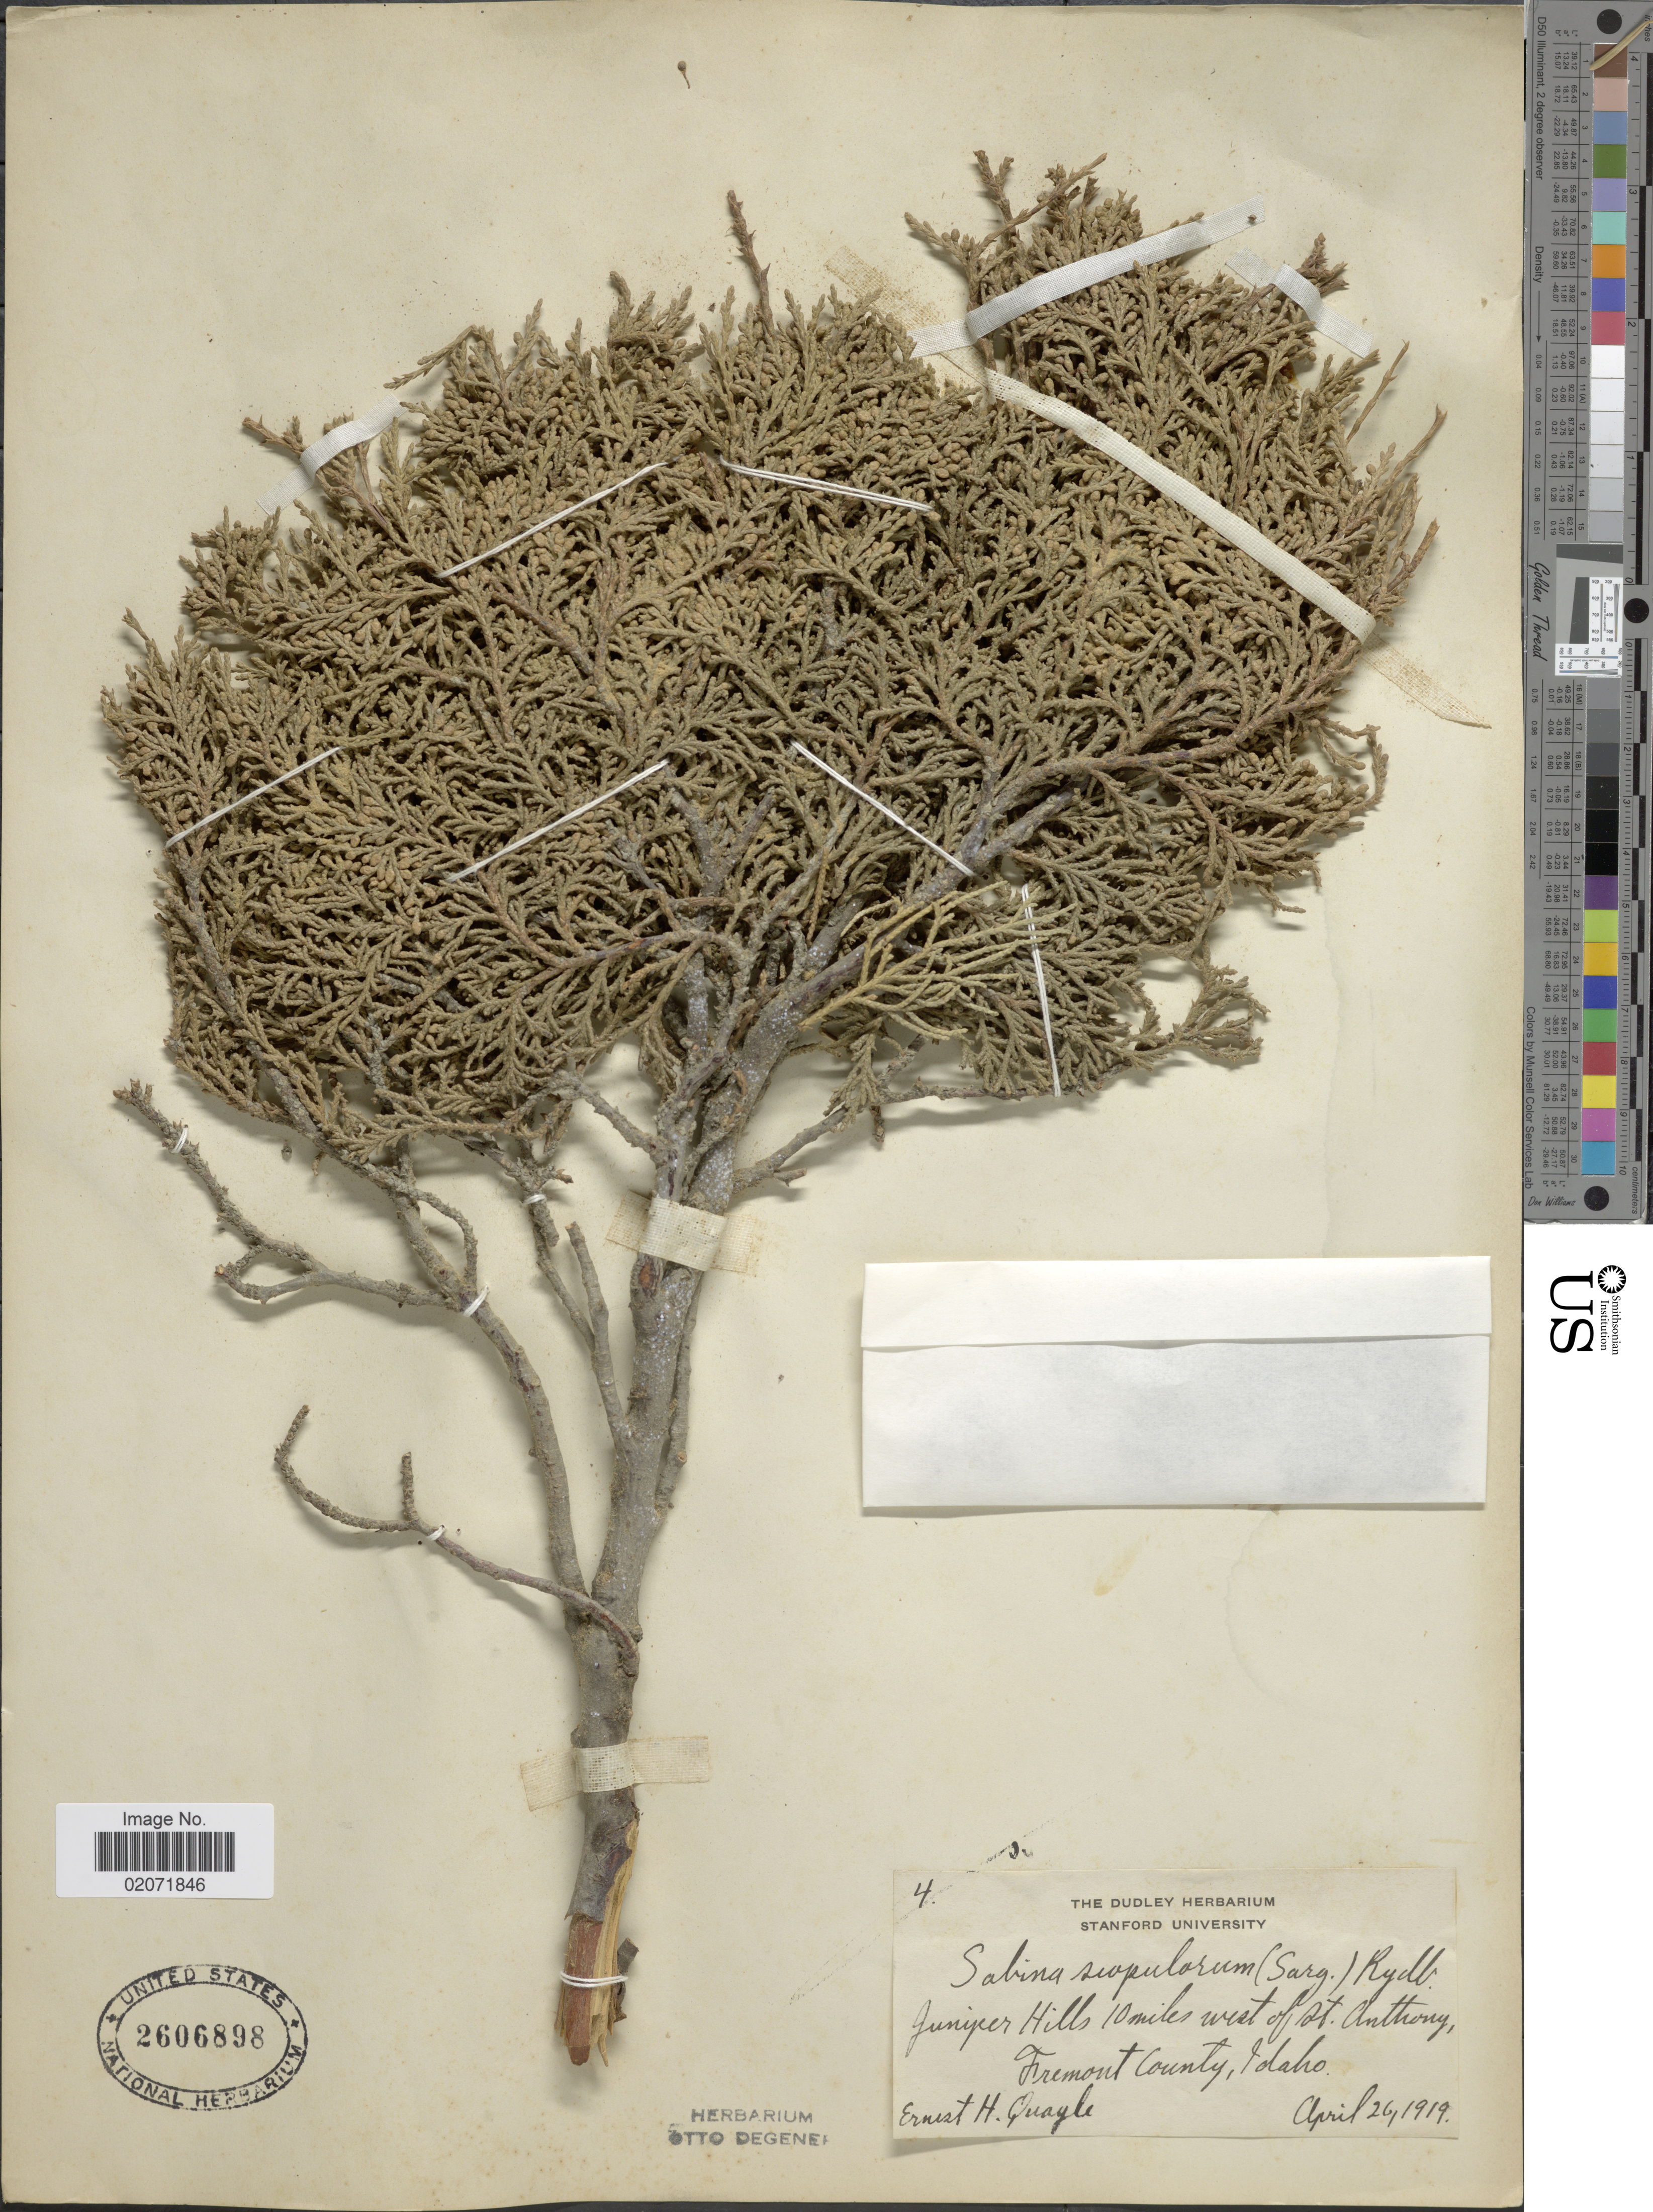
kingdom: Plantae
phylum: Tracheophyta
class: Pinopsida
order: Pinales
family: Cupressaceae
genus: Juniperus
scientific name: Juniperus scopulorum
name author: Sarg.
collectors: E. Quayle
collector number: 4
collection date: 1919-04-26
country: United States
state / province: Idaho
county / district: Fremont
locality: Hills 10 miles west of St. Anthony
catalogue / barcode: US 2606898